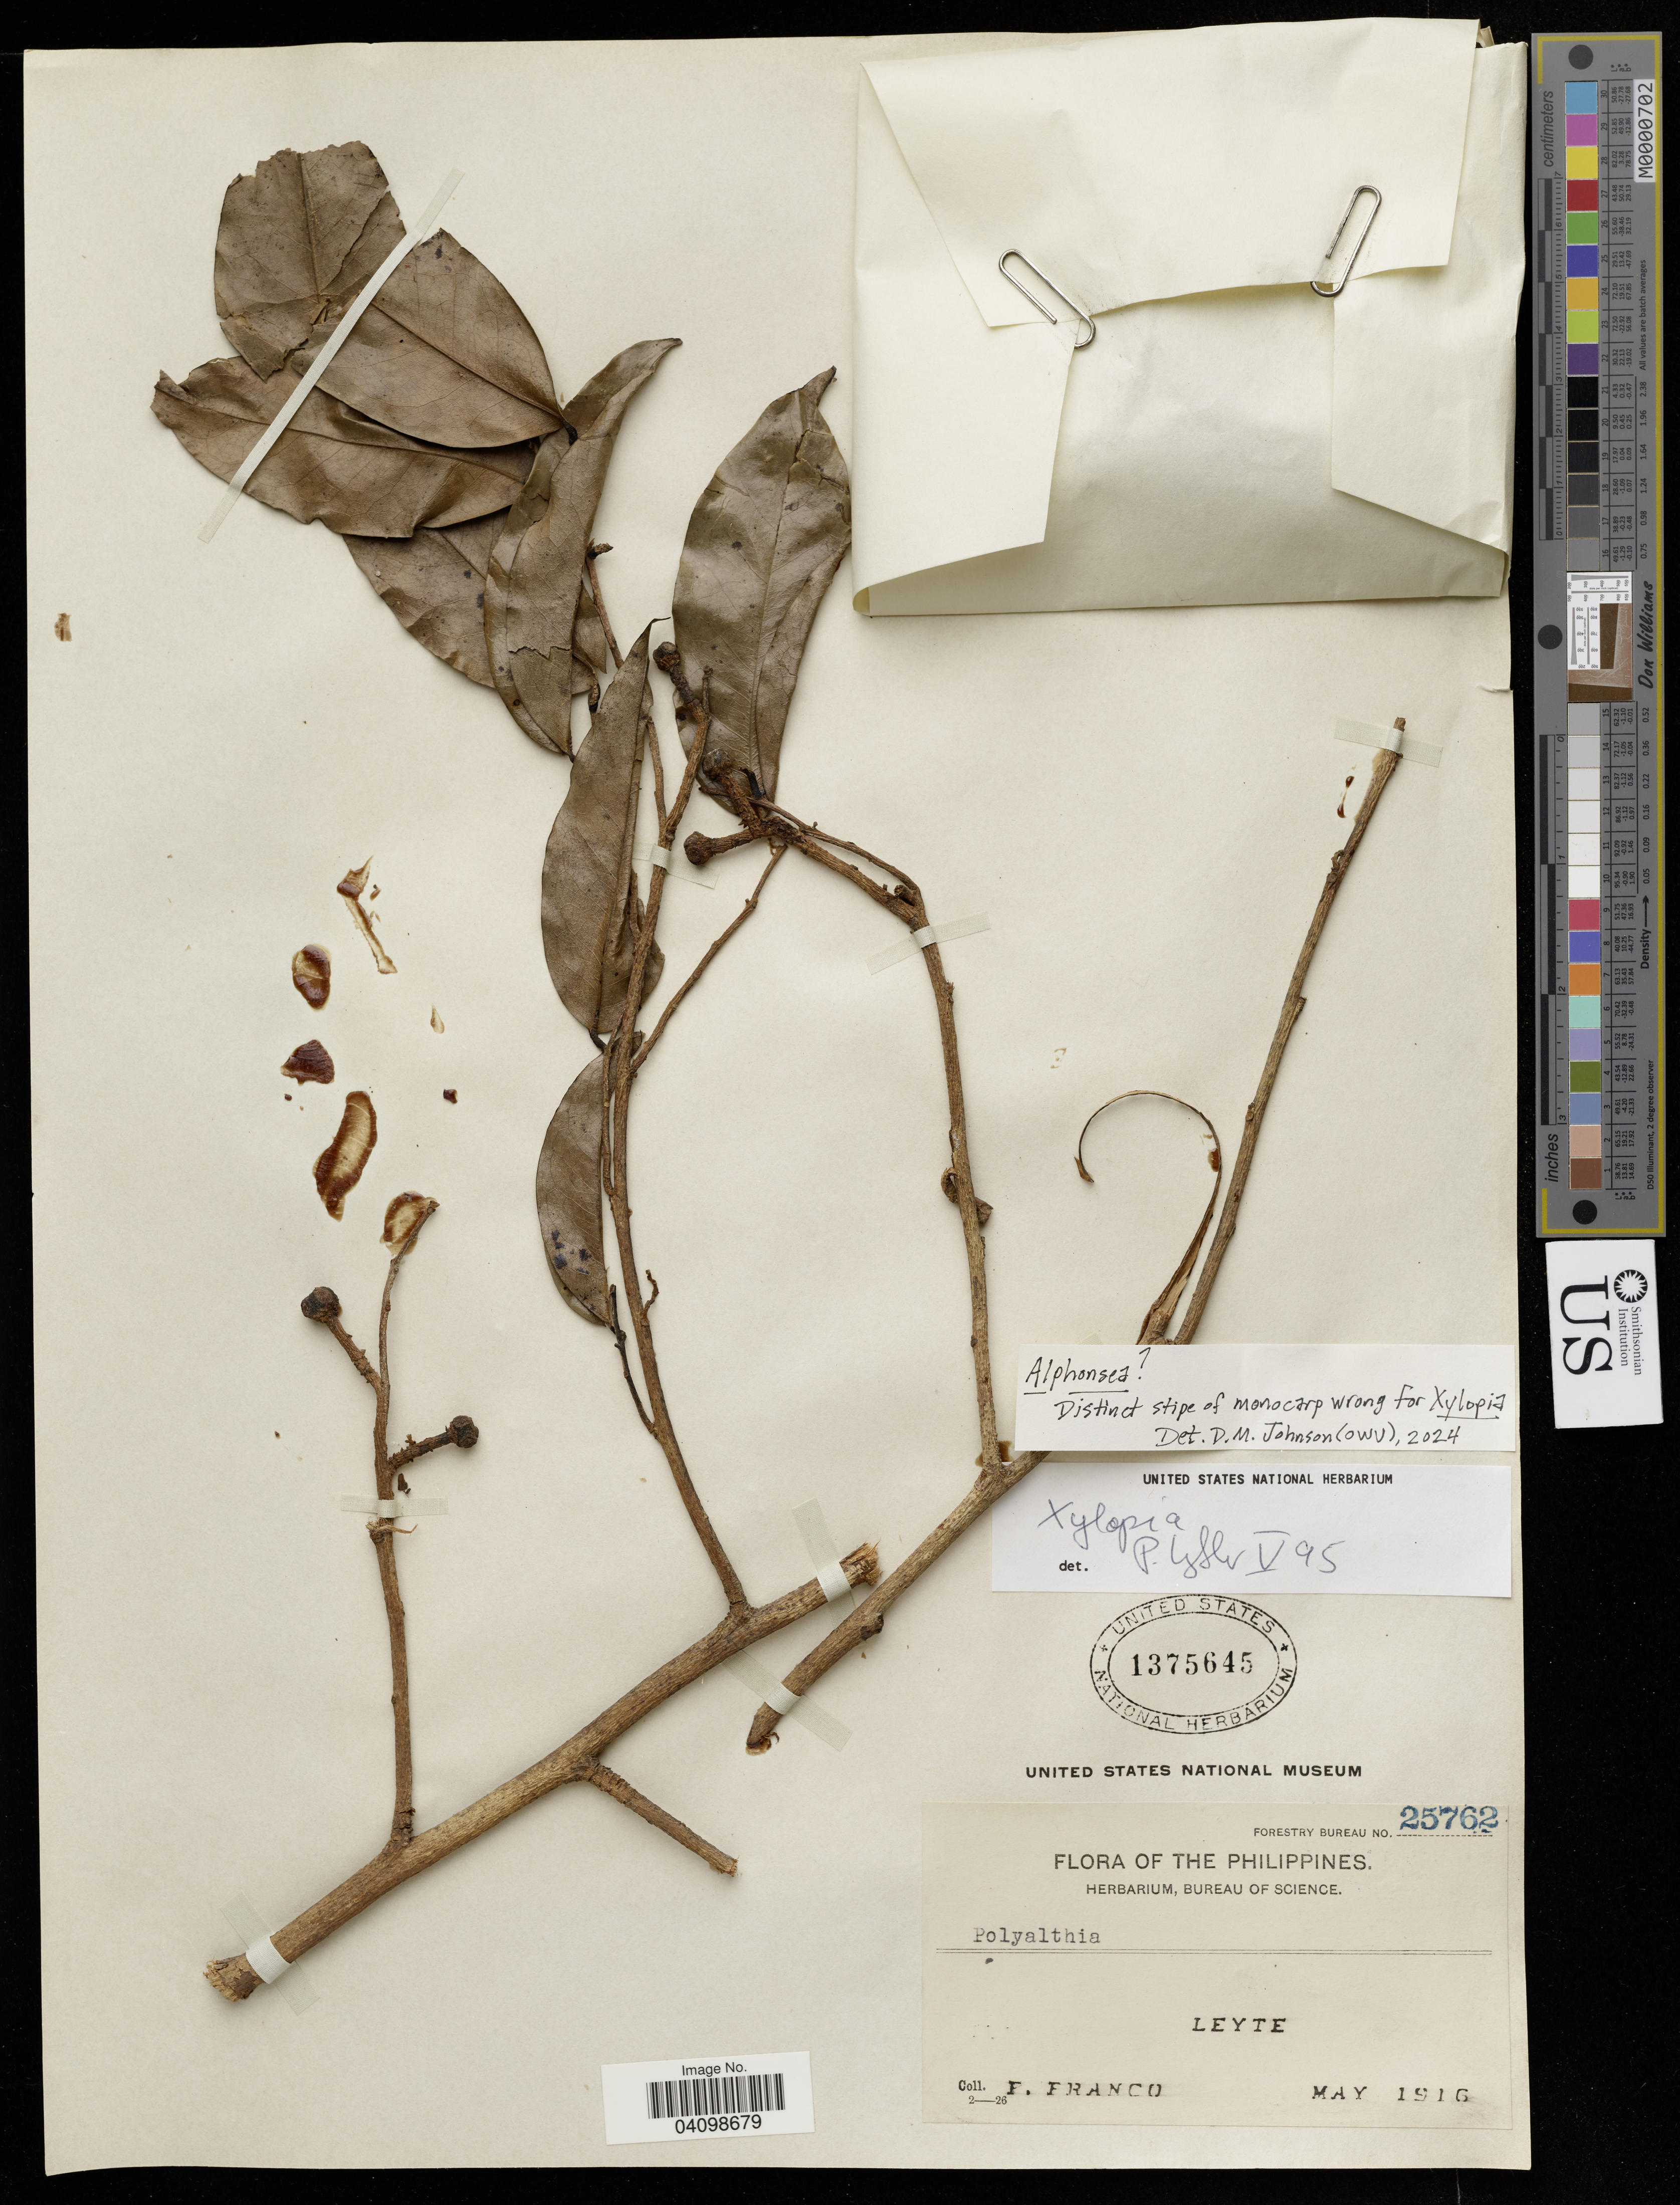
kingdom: Plantae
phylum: Tracheophyta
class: Magnoliopsida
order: Magnoliales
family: Annonaceae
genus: Xylopia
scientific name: Xylopia sp.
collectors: F. Franco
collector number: Forestry Bureau 25762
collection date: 1916-05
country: Philippines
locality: Leyte.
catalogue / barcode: US 1375645